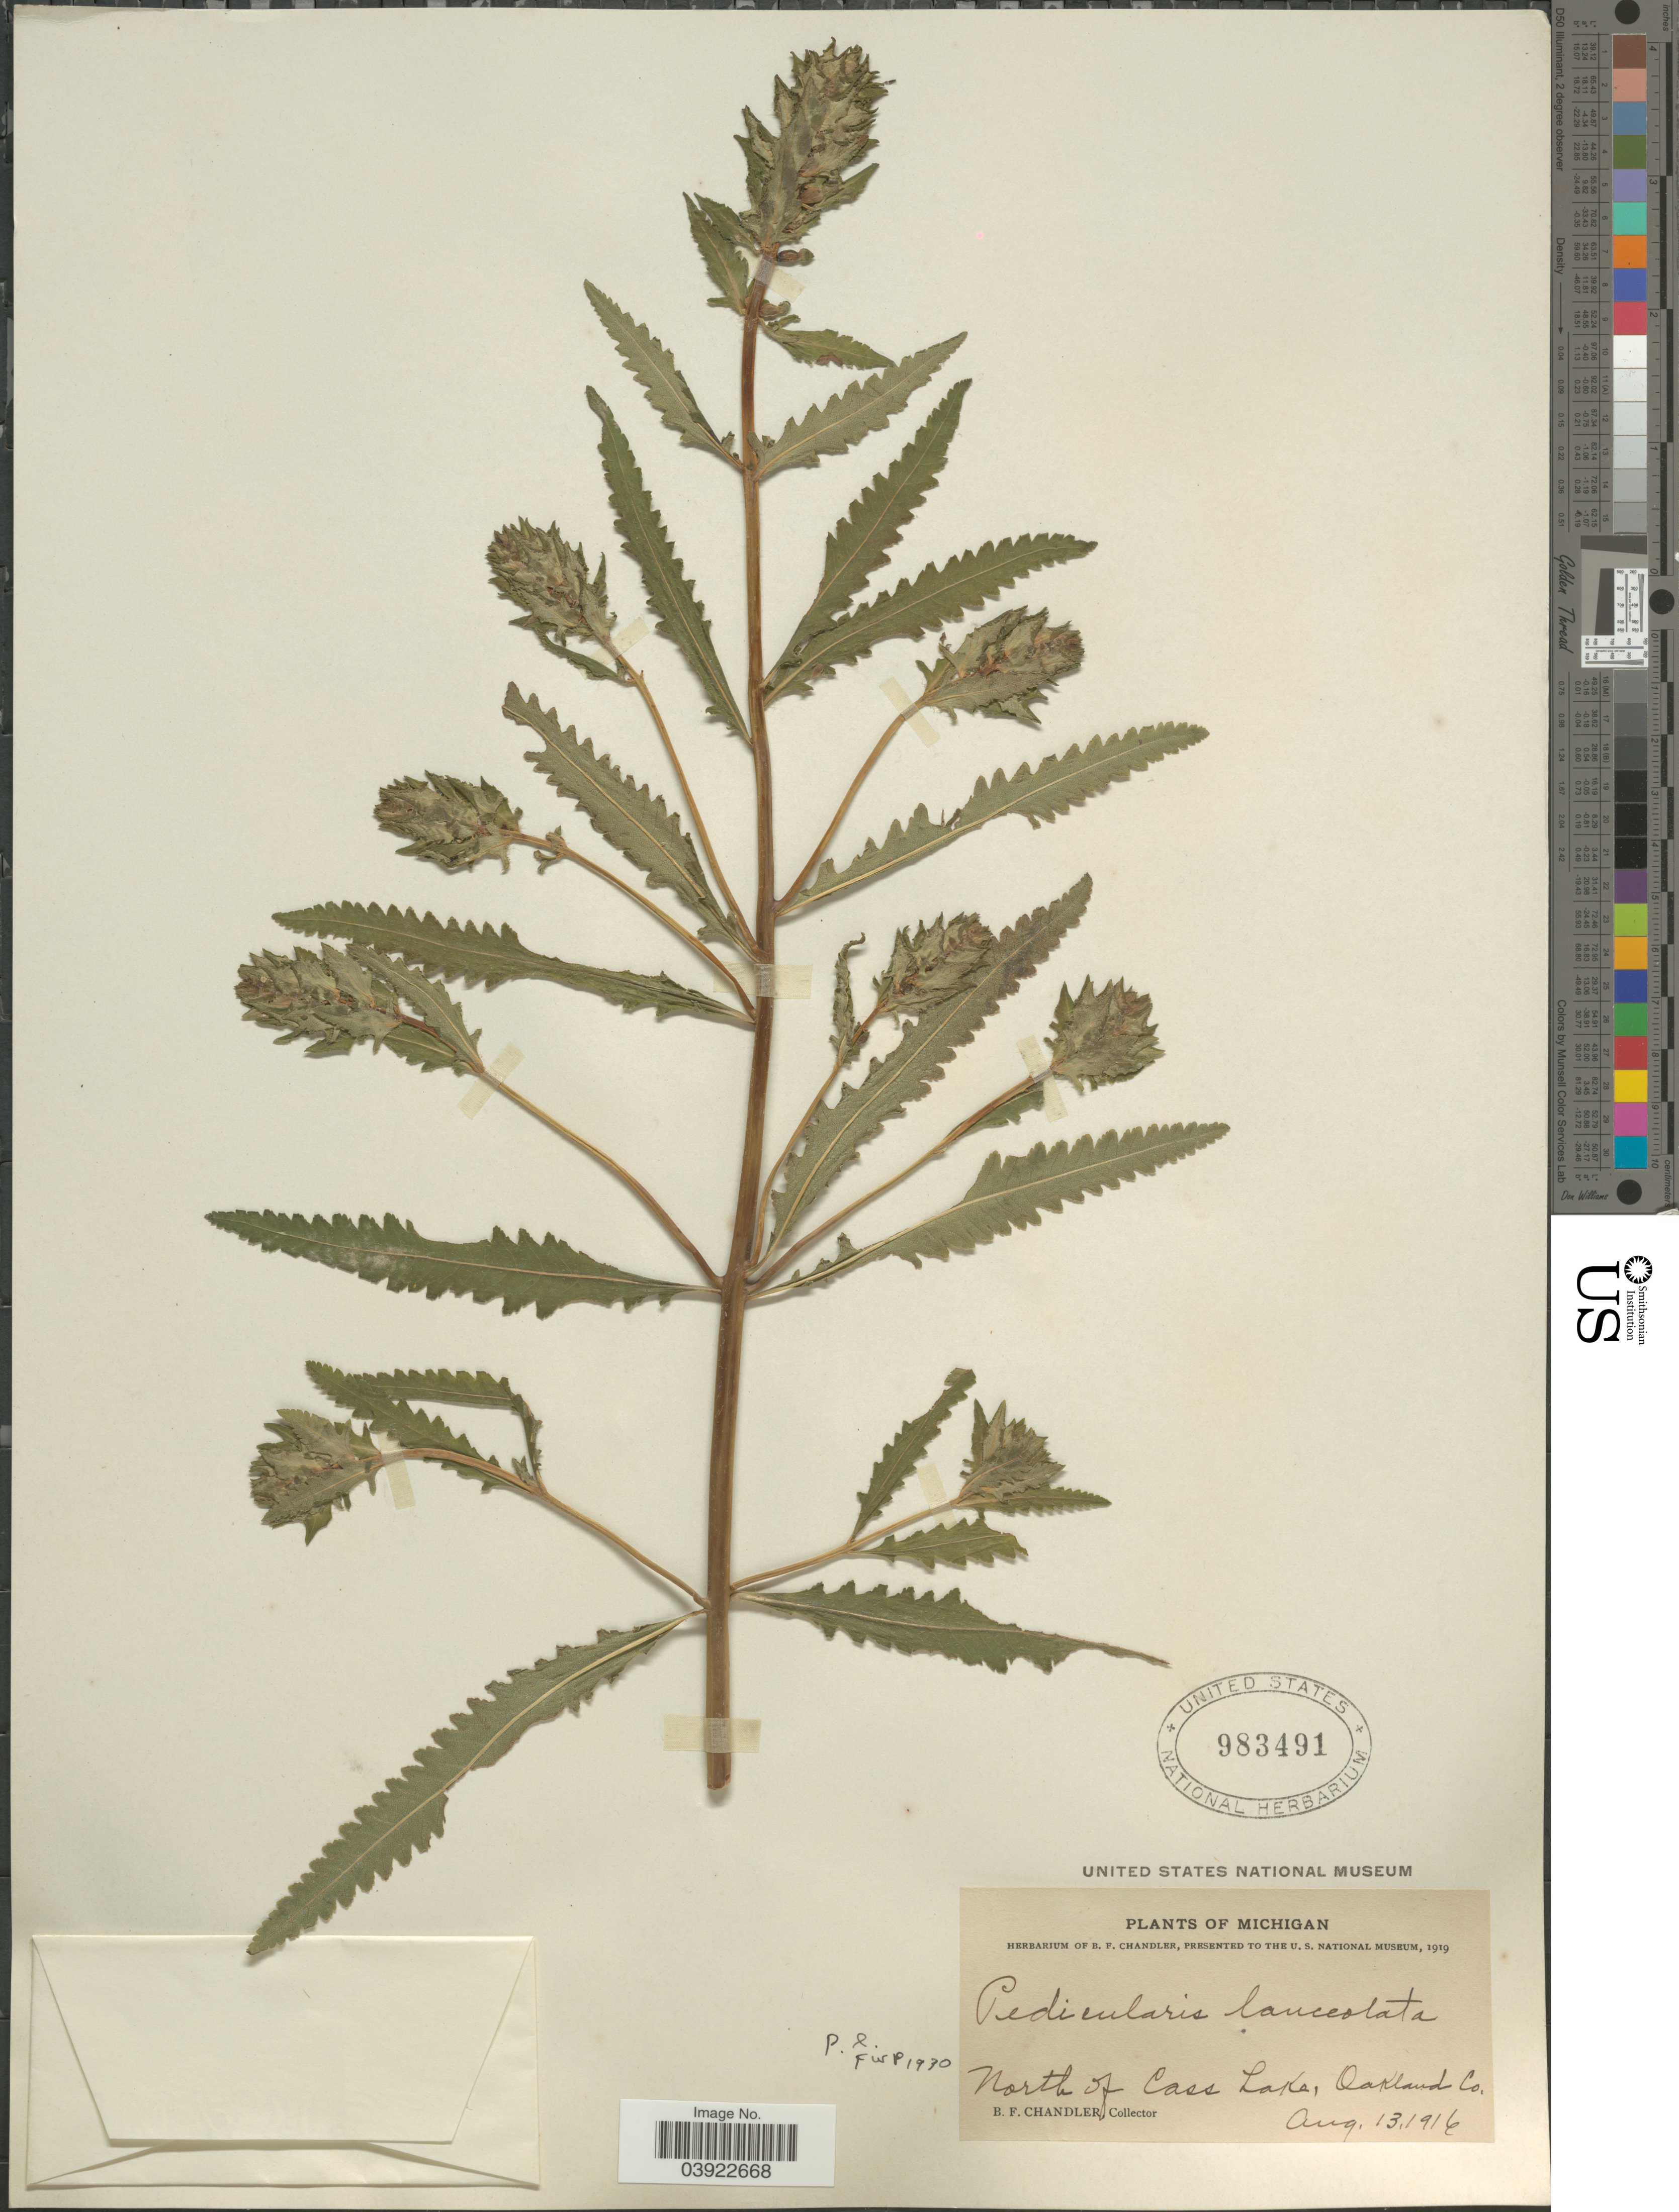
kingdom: Plantae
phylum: Tracheophyta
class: Magnoliopsida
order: Lamiales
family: Orobanchaceae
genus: Pedicularis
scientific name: Pedicularis lanceolata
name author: Michx.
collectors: B. F. Chandler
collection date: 1916-08-13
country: United States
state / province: Michigan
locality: North of Cass Lake, Oakland Co.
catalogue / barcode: US 983491